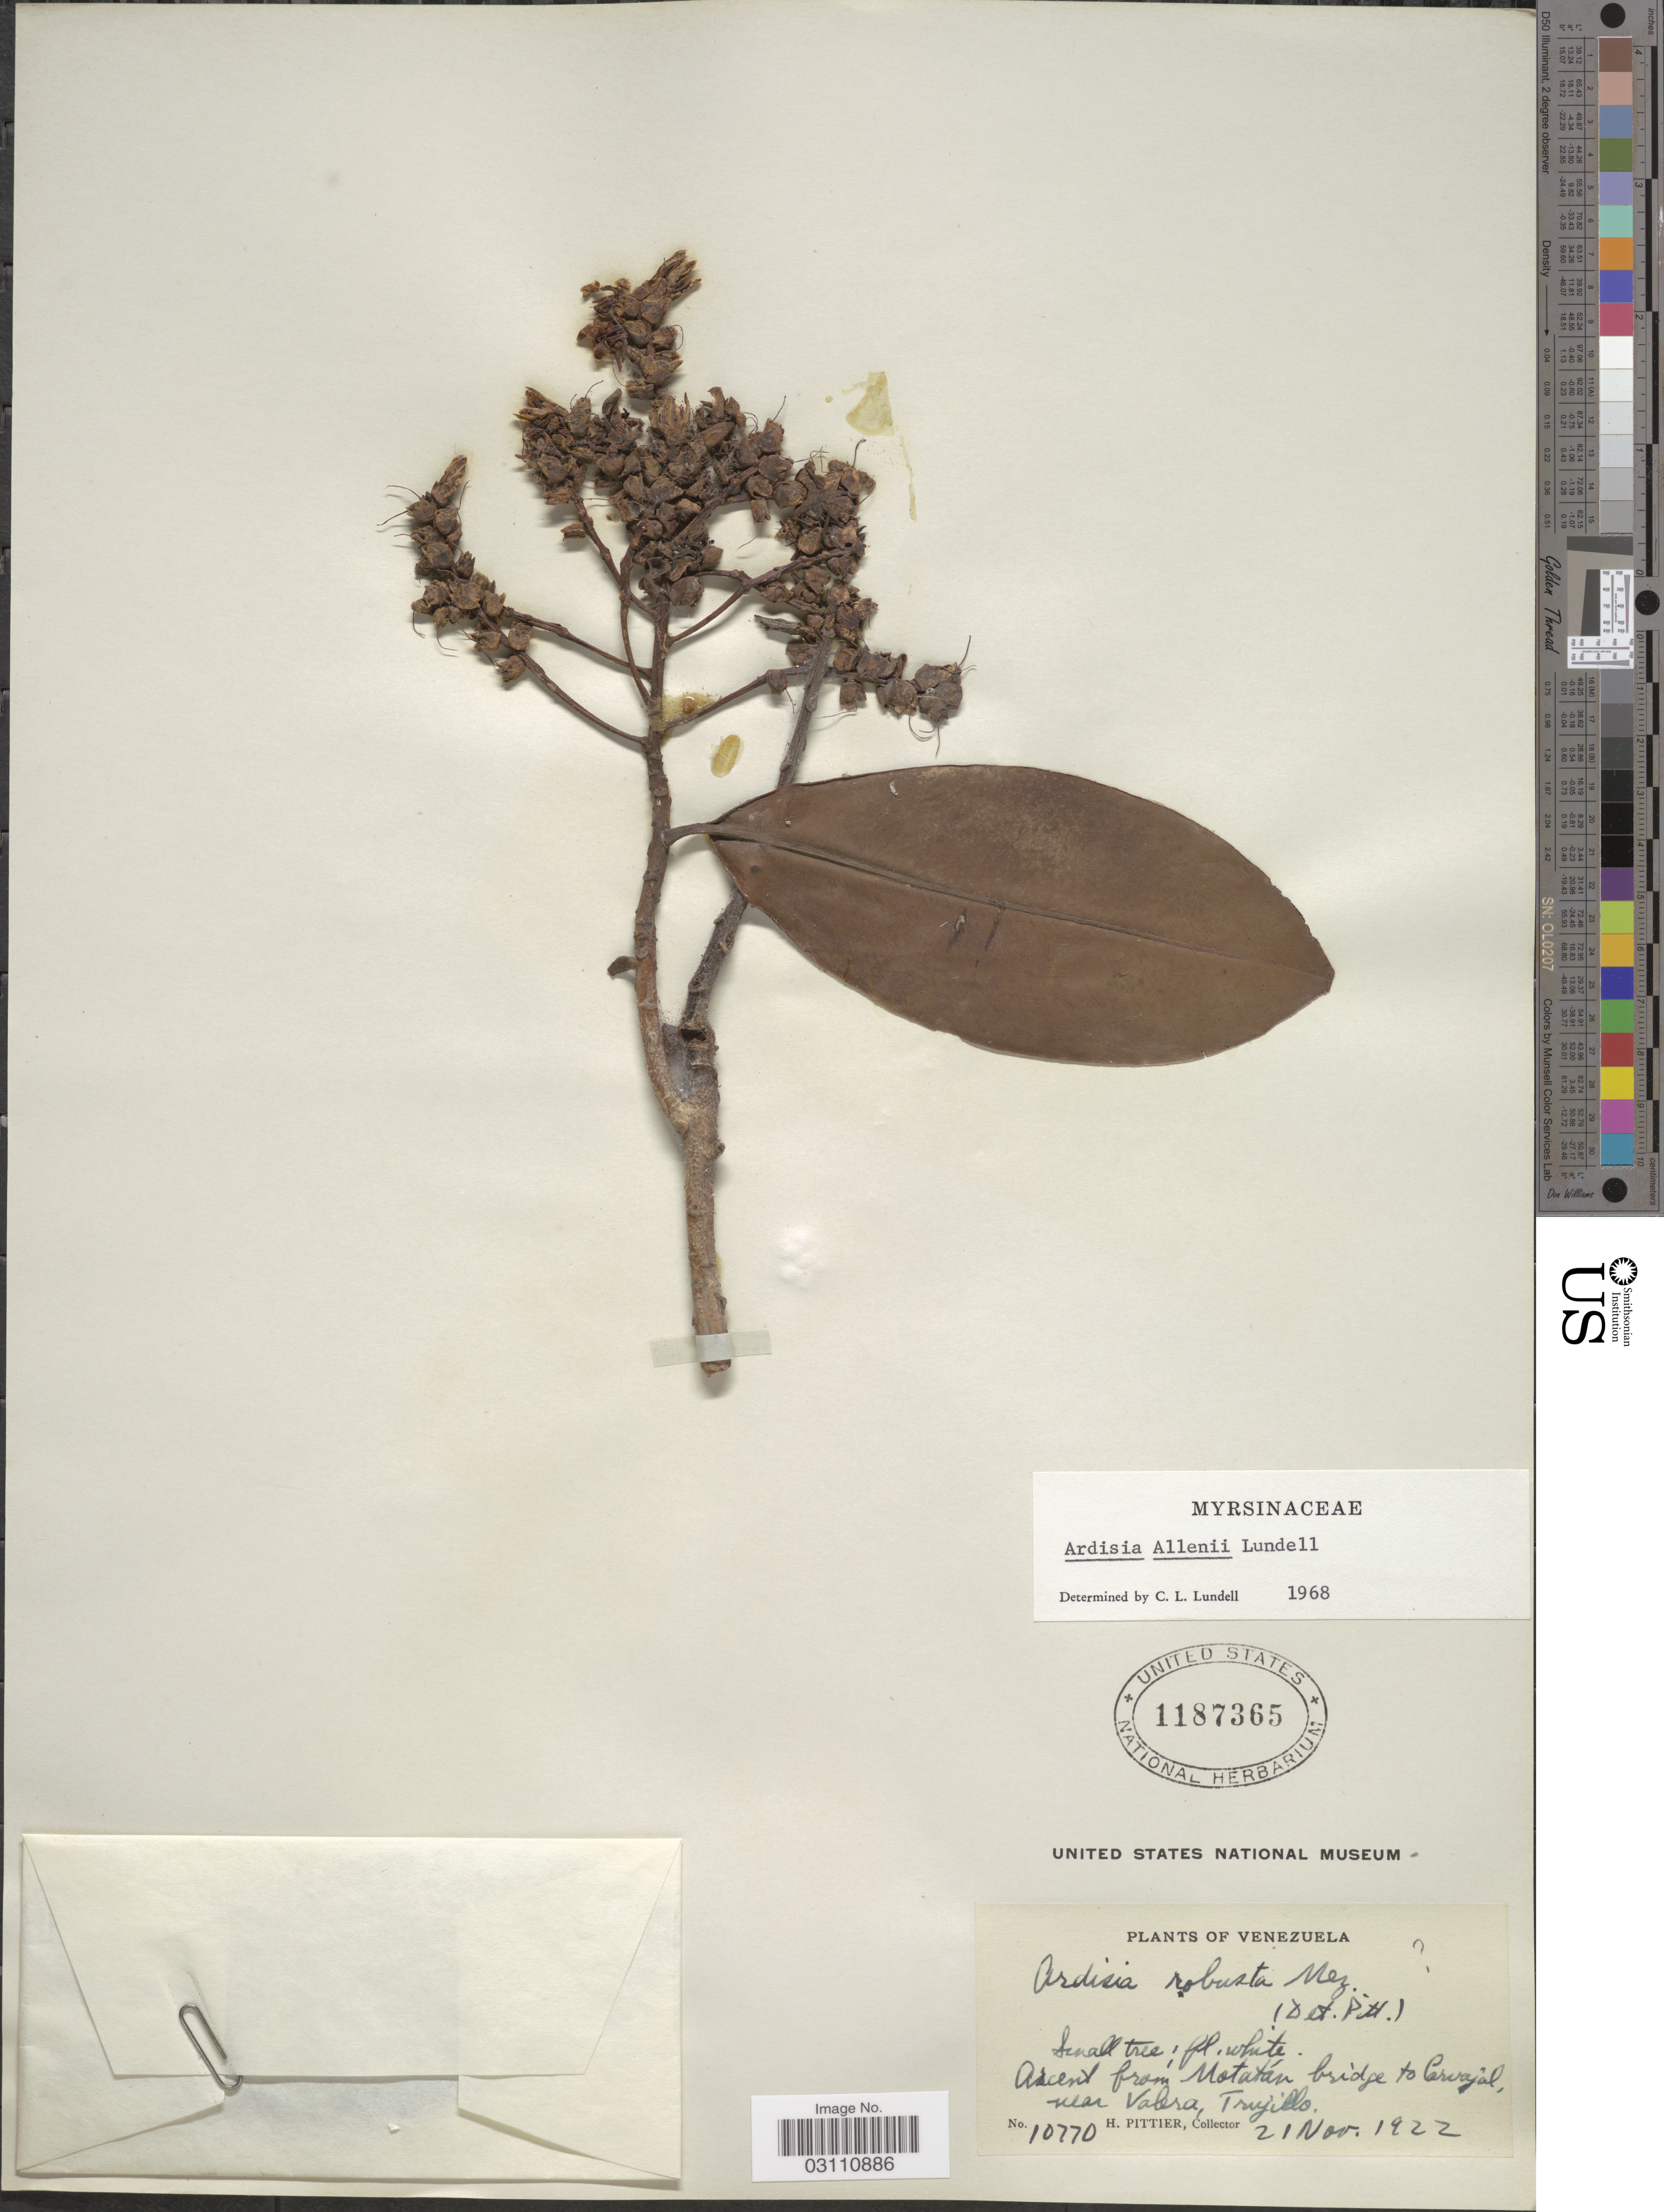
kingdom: Plantae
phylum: Tracheophyta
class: Magnoliopsida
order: Ericales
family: Primulaceae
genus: Ardisia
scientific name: Ardisia allenii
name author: Lundell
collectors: H. F. Pittier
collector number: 10770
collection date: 1922-11-21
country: Venezuela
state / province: Trujillo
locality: Ascent from Motatán bridge to Carvajal, near Valera.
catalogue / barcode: US 1187365